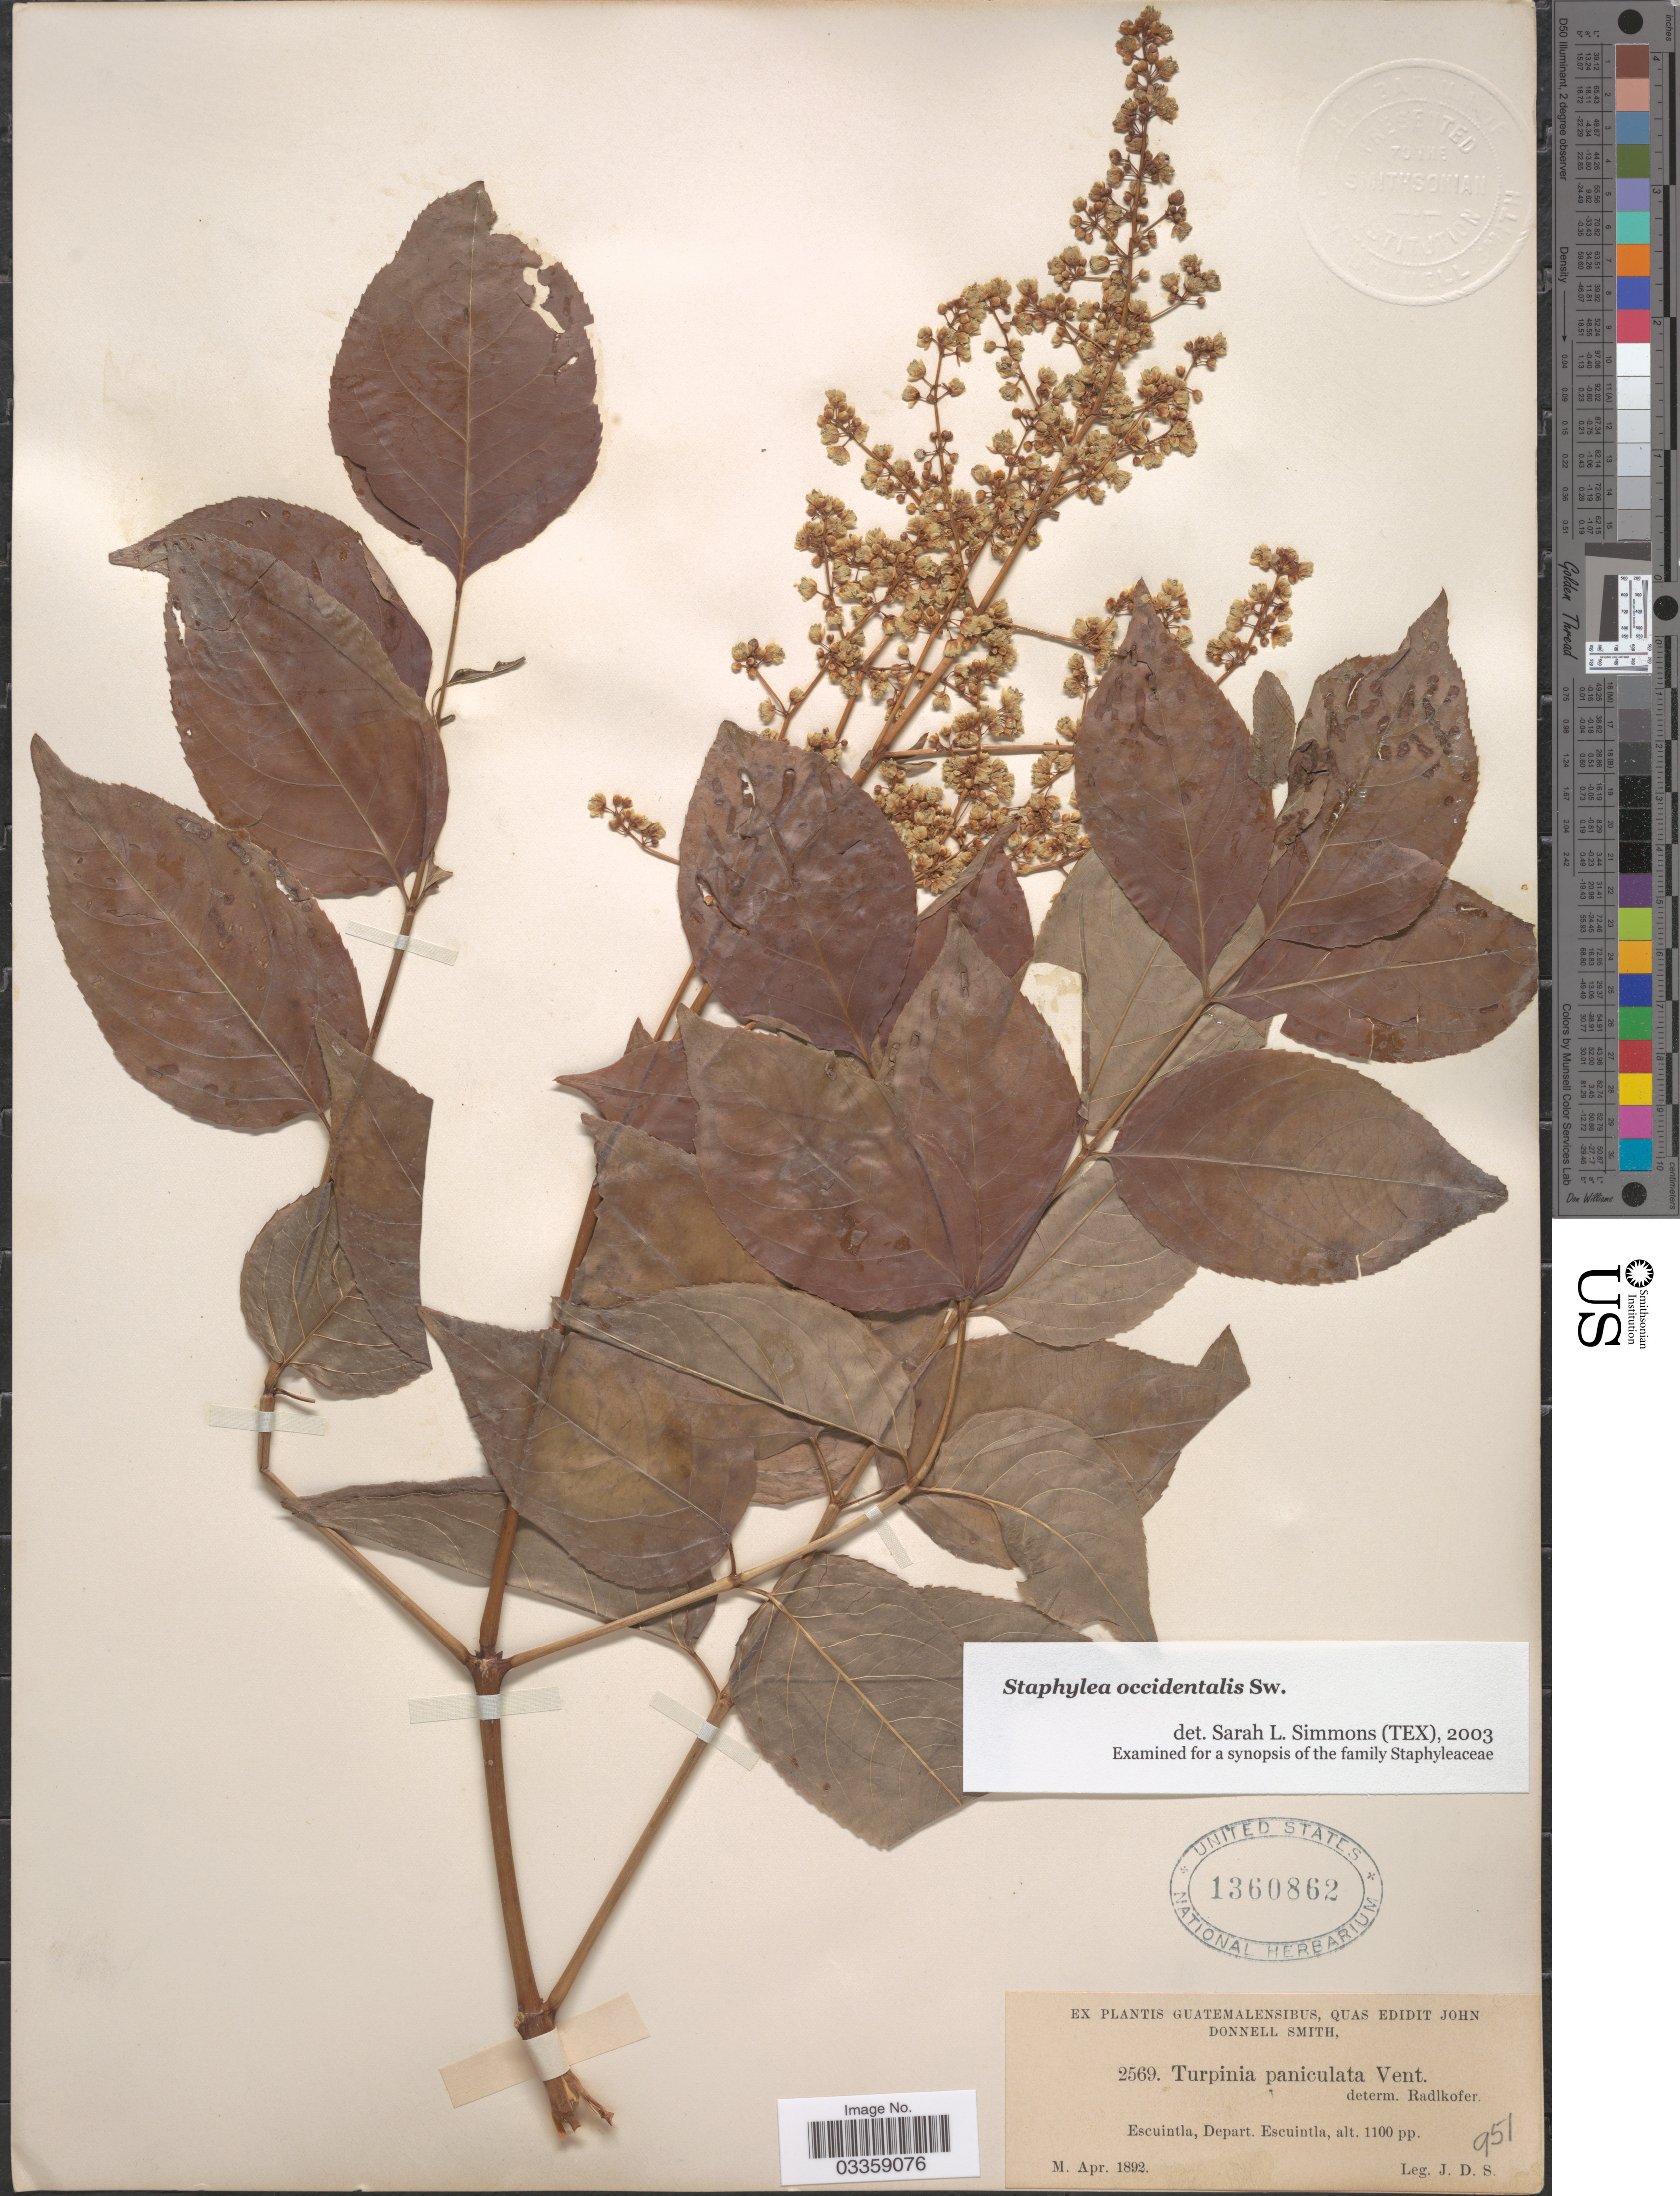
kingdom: Plantae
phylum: Tracheophyta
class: Magnoliopsida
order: Crossosomatales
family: Staphyleaceae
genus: Turpinia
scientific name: Turpinia occidentalis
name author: (Sw.) G. Don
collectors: J. Donnell Smith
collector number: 2569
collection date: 1892-04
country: Guatemala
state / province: Escuintla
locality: Escuintla, Depart. Escuintla.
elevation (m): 335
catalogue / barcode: US 1360862